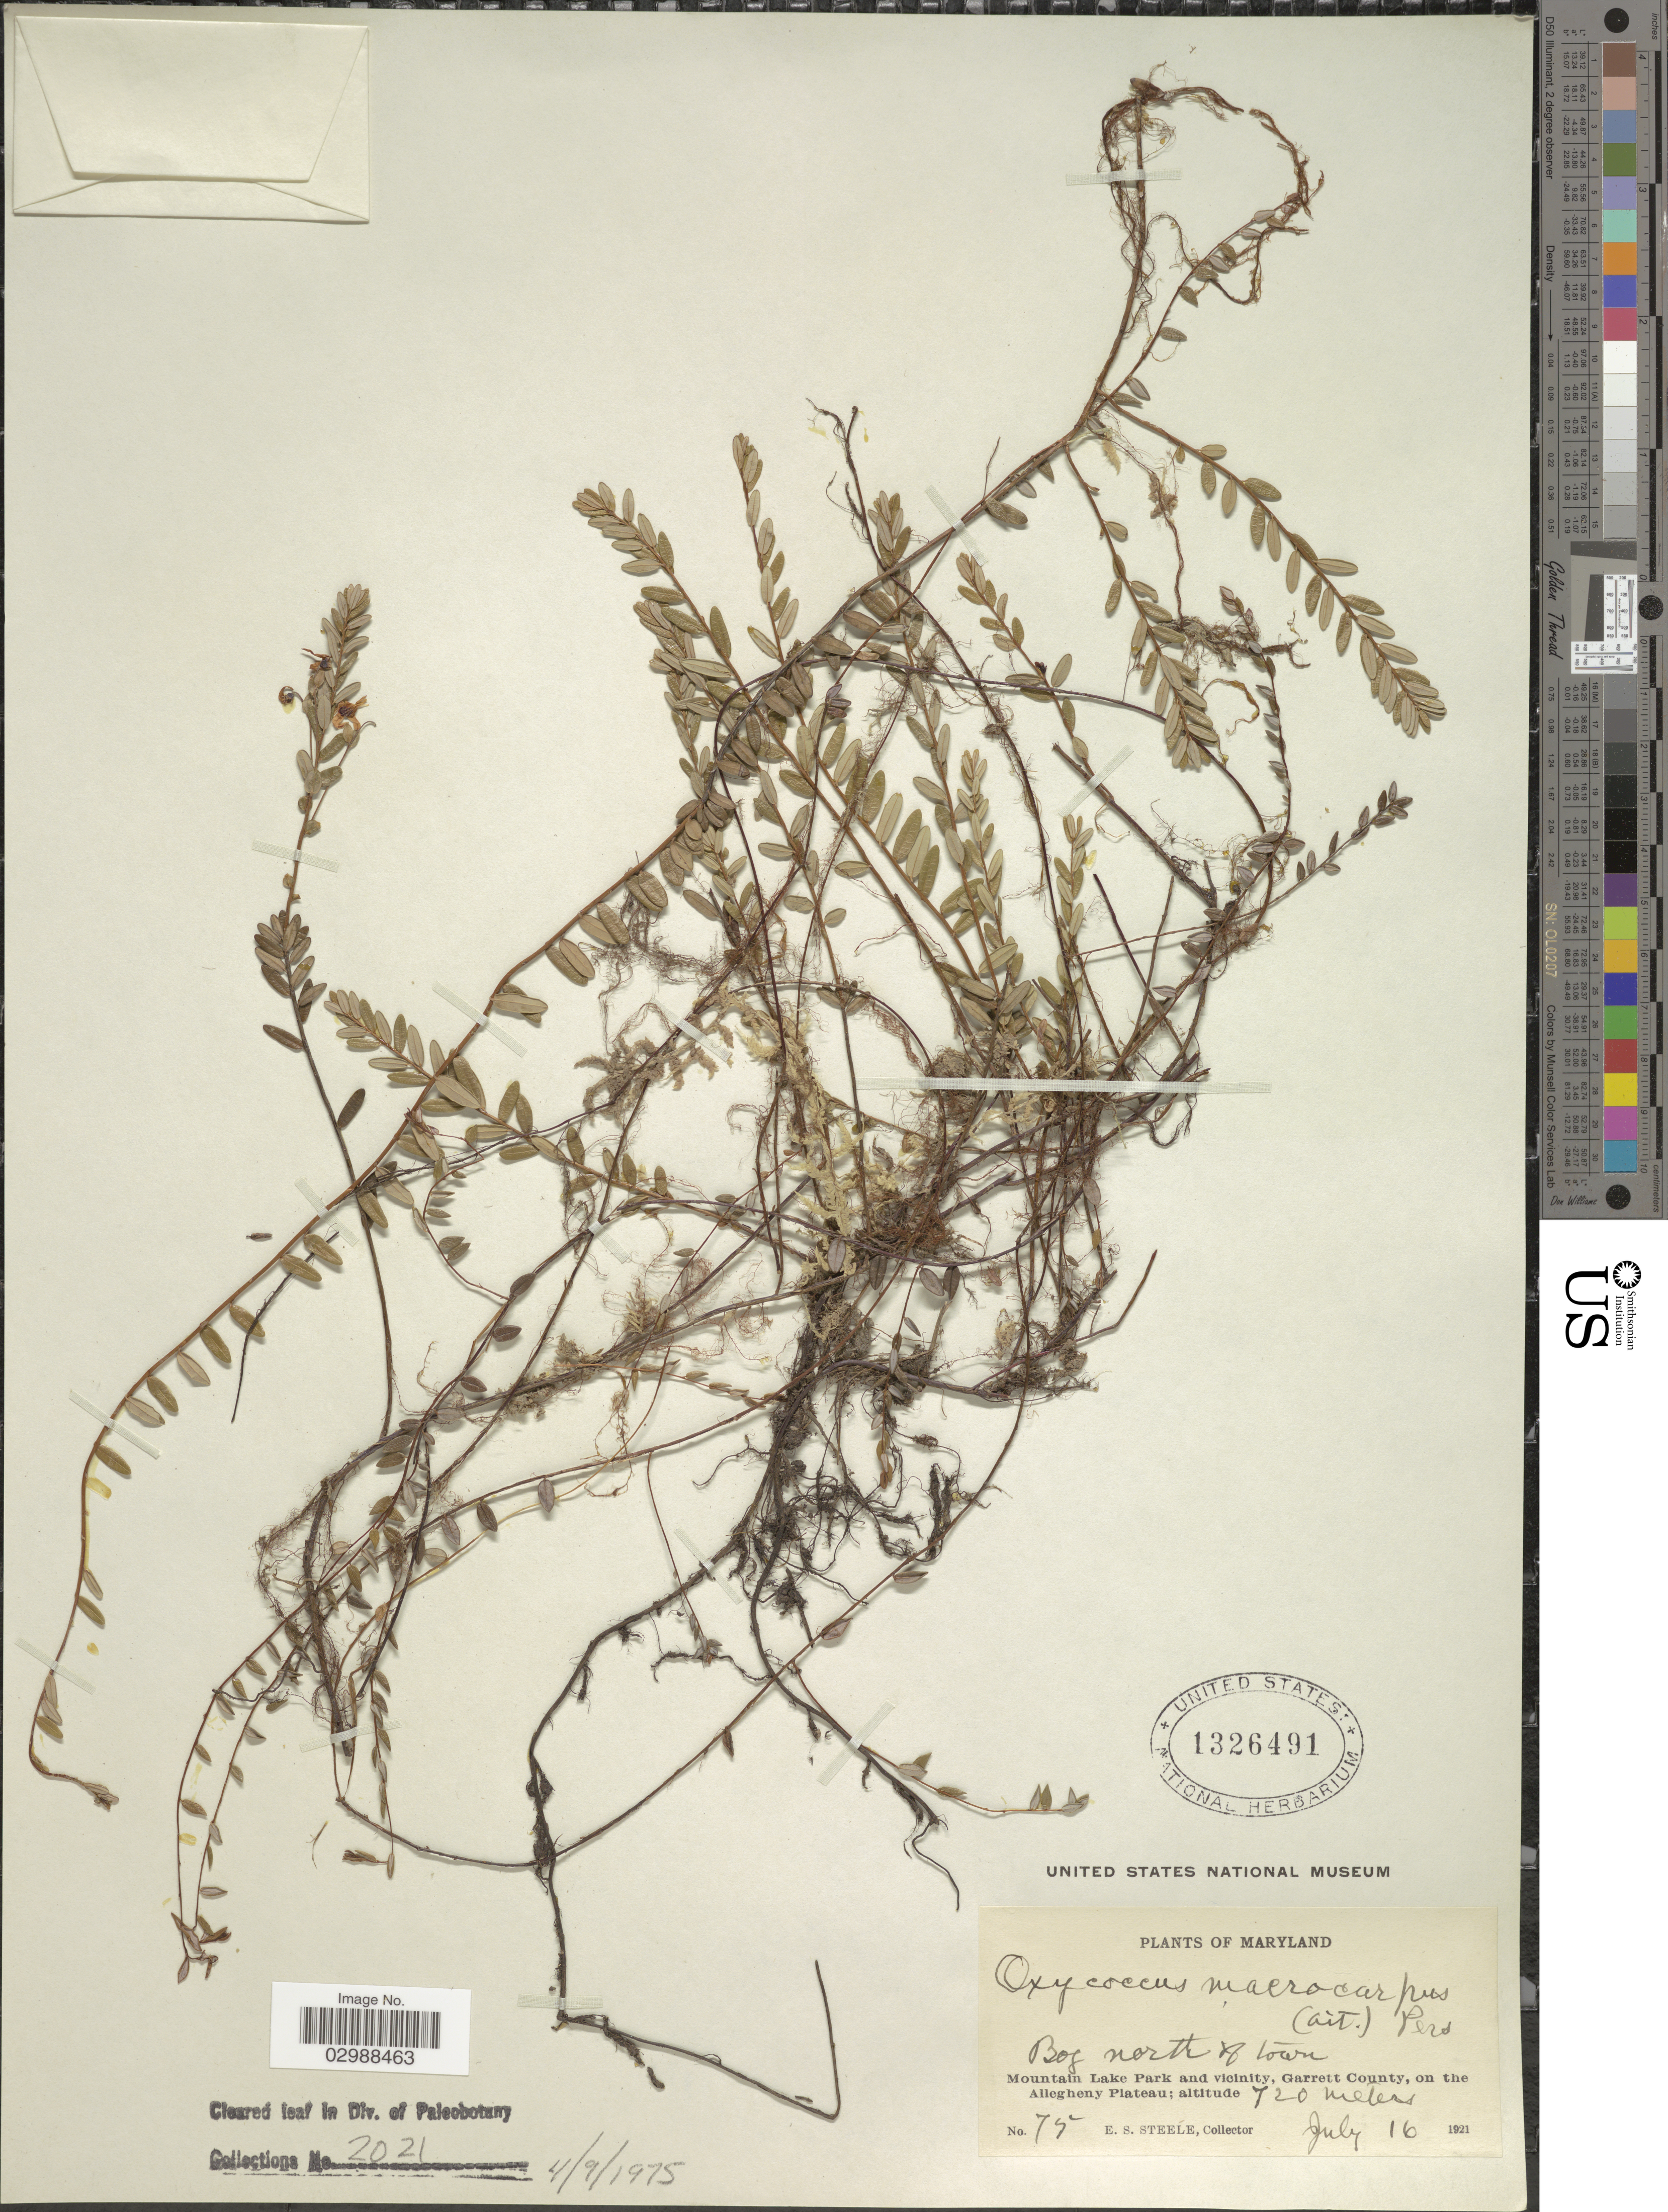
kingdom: Plantae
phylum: Tracheophyta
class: Magnoliopsida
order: Ericales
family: Ericaceae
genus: Vaccinium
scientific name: Vaccinium macrocarpon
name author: Aiton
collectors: E. Steele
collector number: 75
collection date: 1921-07-16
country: United States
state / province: Maryland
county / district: Garrett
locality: Bog north of town, Mountain Lake Park and vicinity, Garrett County, on the Allegheny Plateau.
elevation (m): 720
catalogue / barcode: US 1326491